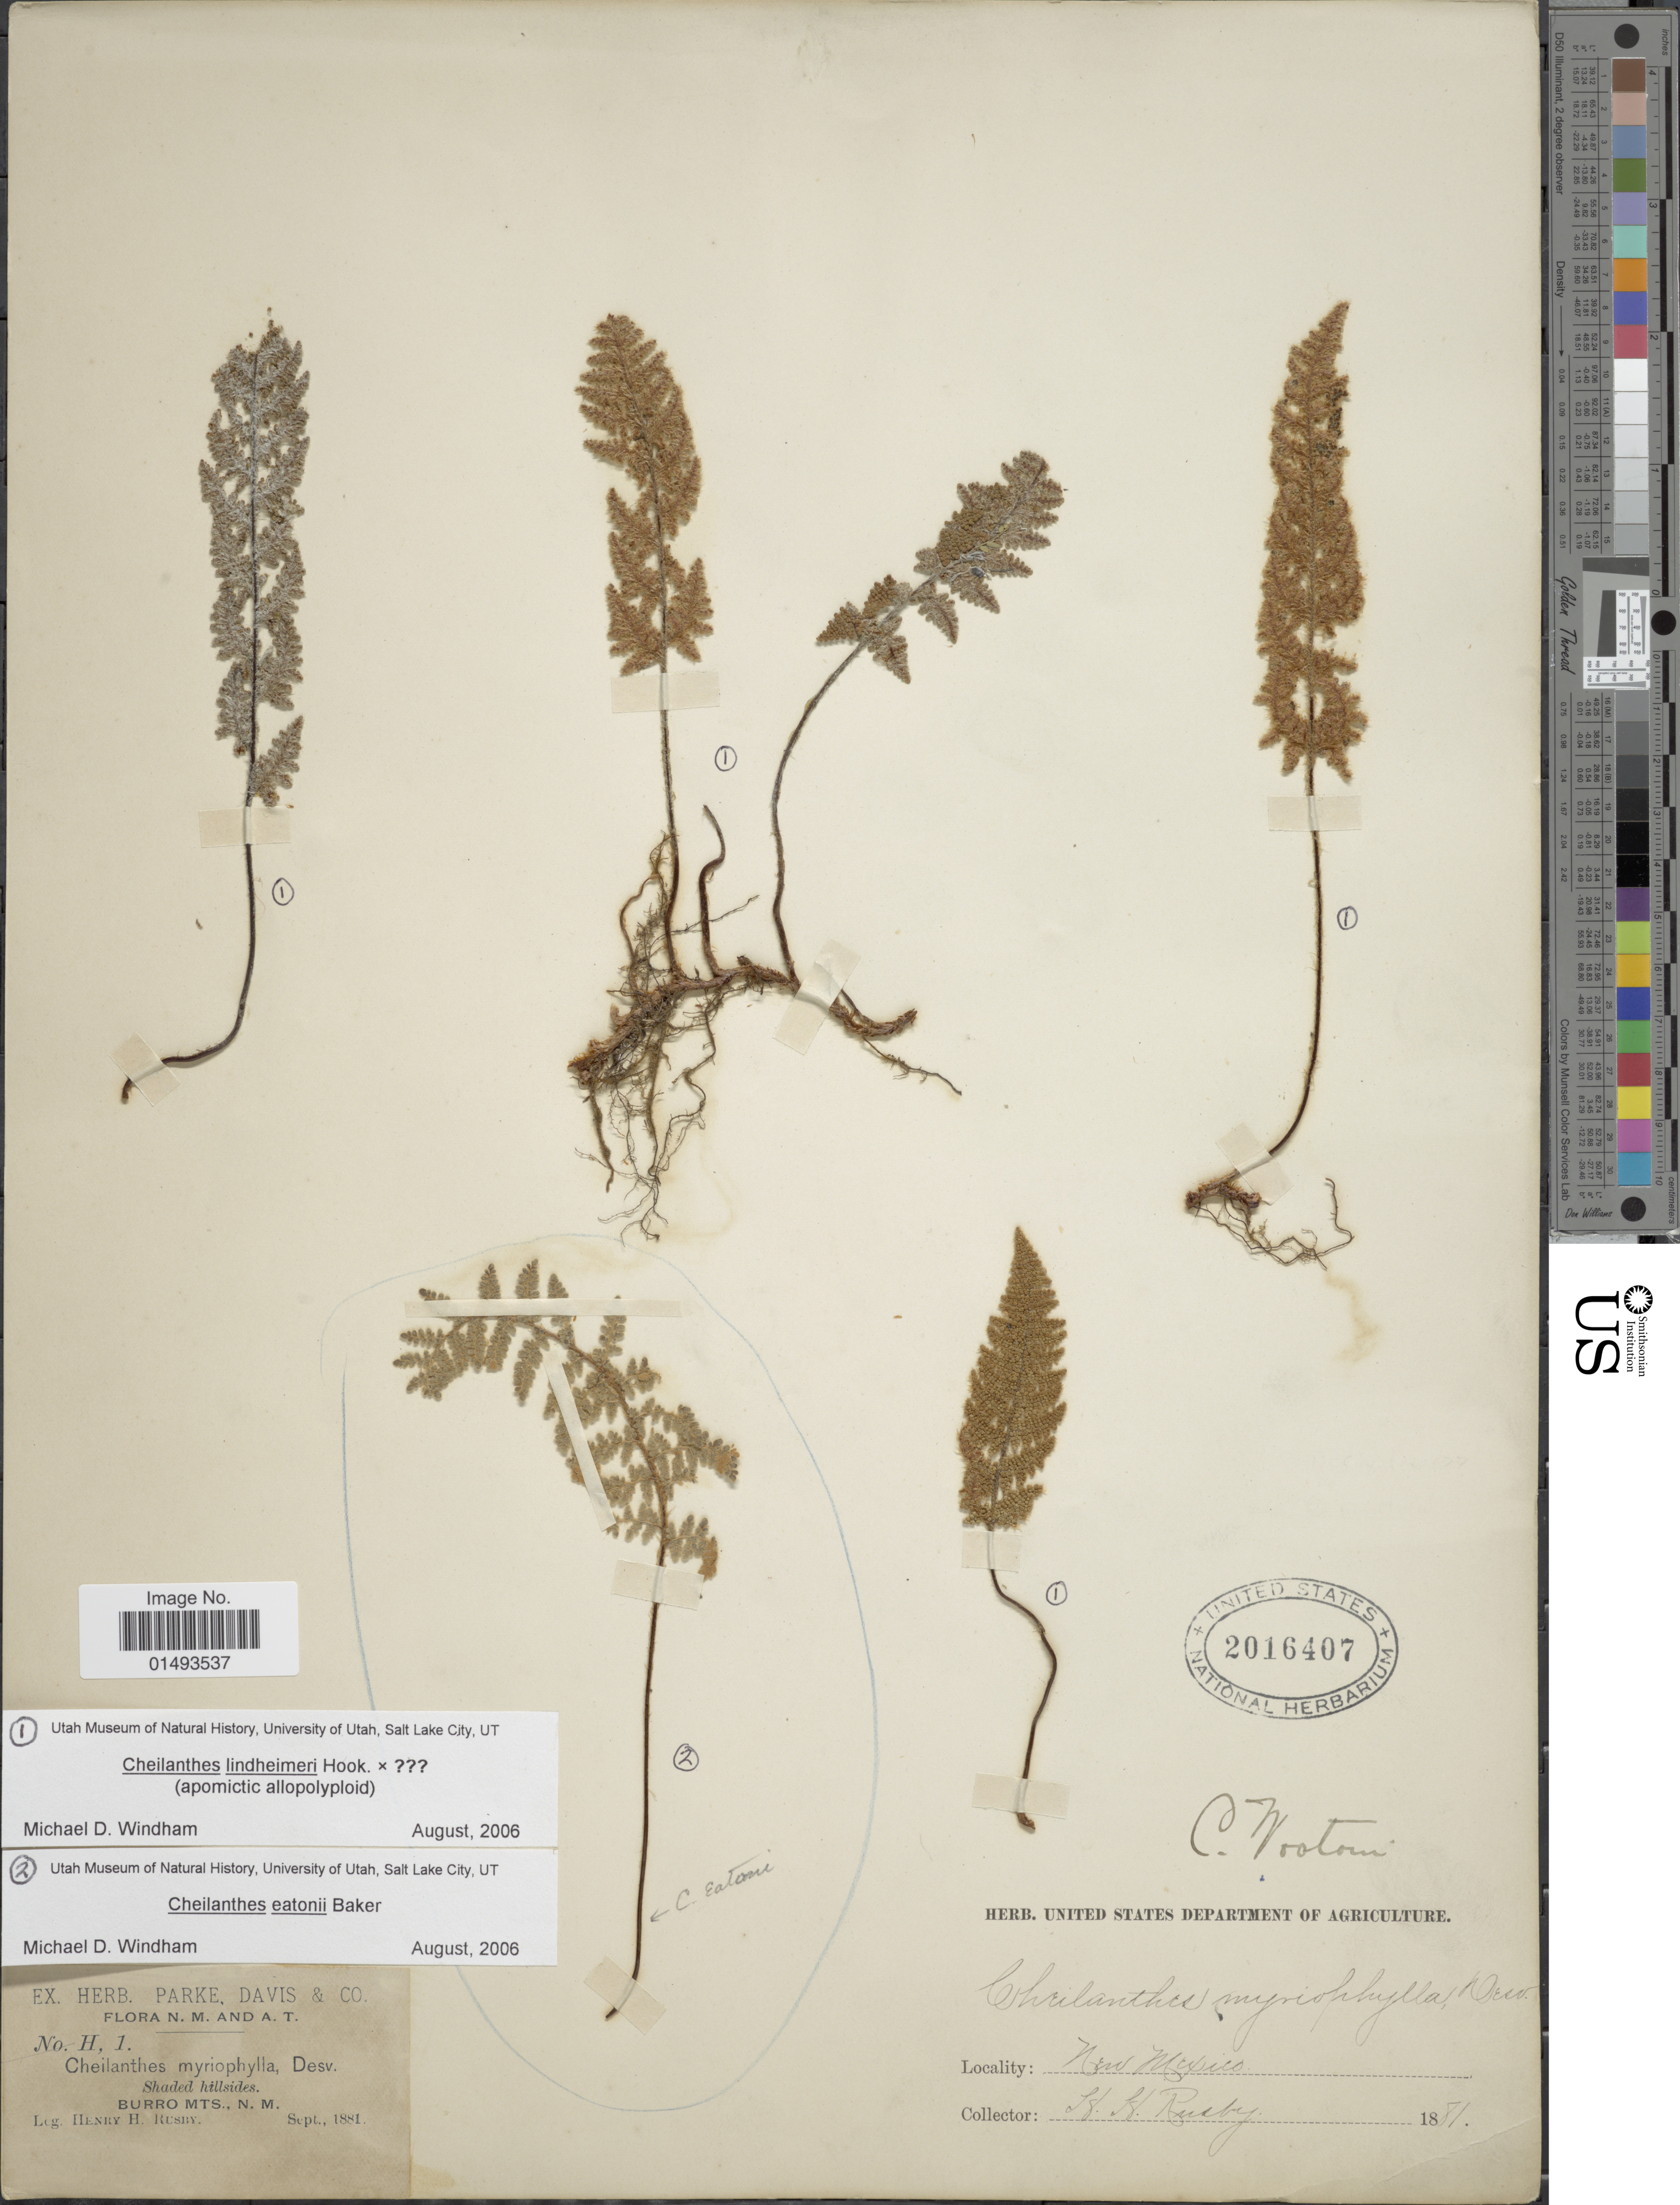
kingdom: Plantae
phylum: Tracheophyta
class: Polypodiopsida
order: Polypodiales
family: Pteridaceae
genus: Myriopteris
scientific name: Myriopteris lindheimeri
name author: (Hook.) J. Sm.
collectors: H. H. Rusby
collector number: H1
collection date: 1881-09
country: United States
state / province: New Mexico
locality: Shaded hillsides, Burro MTS.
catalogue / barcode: US 2016407